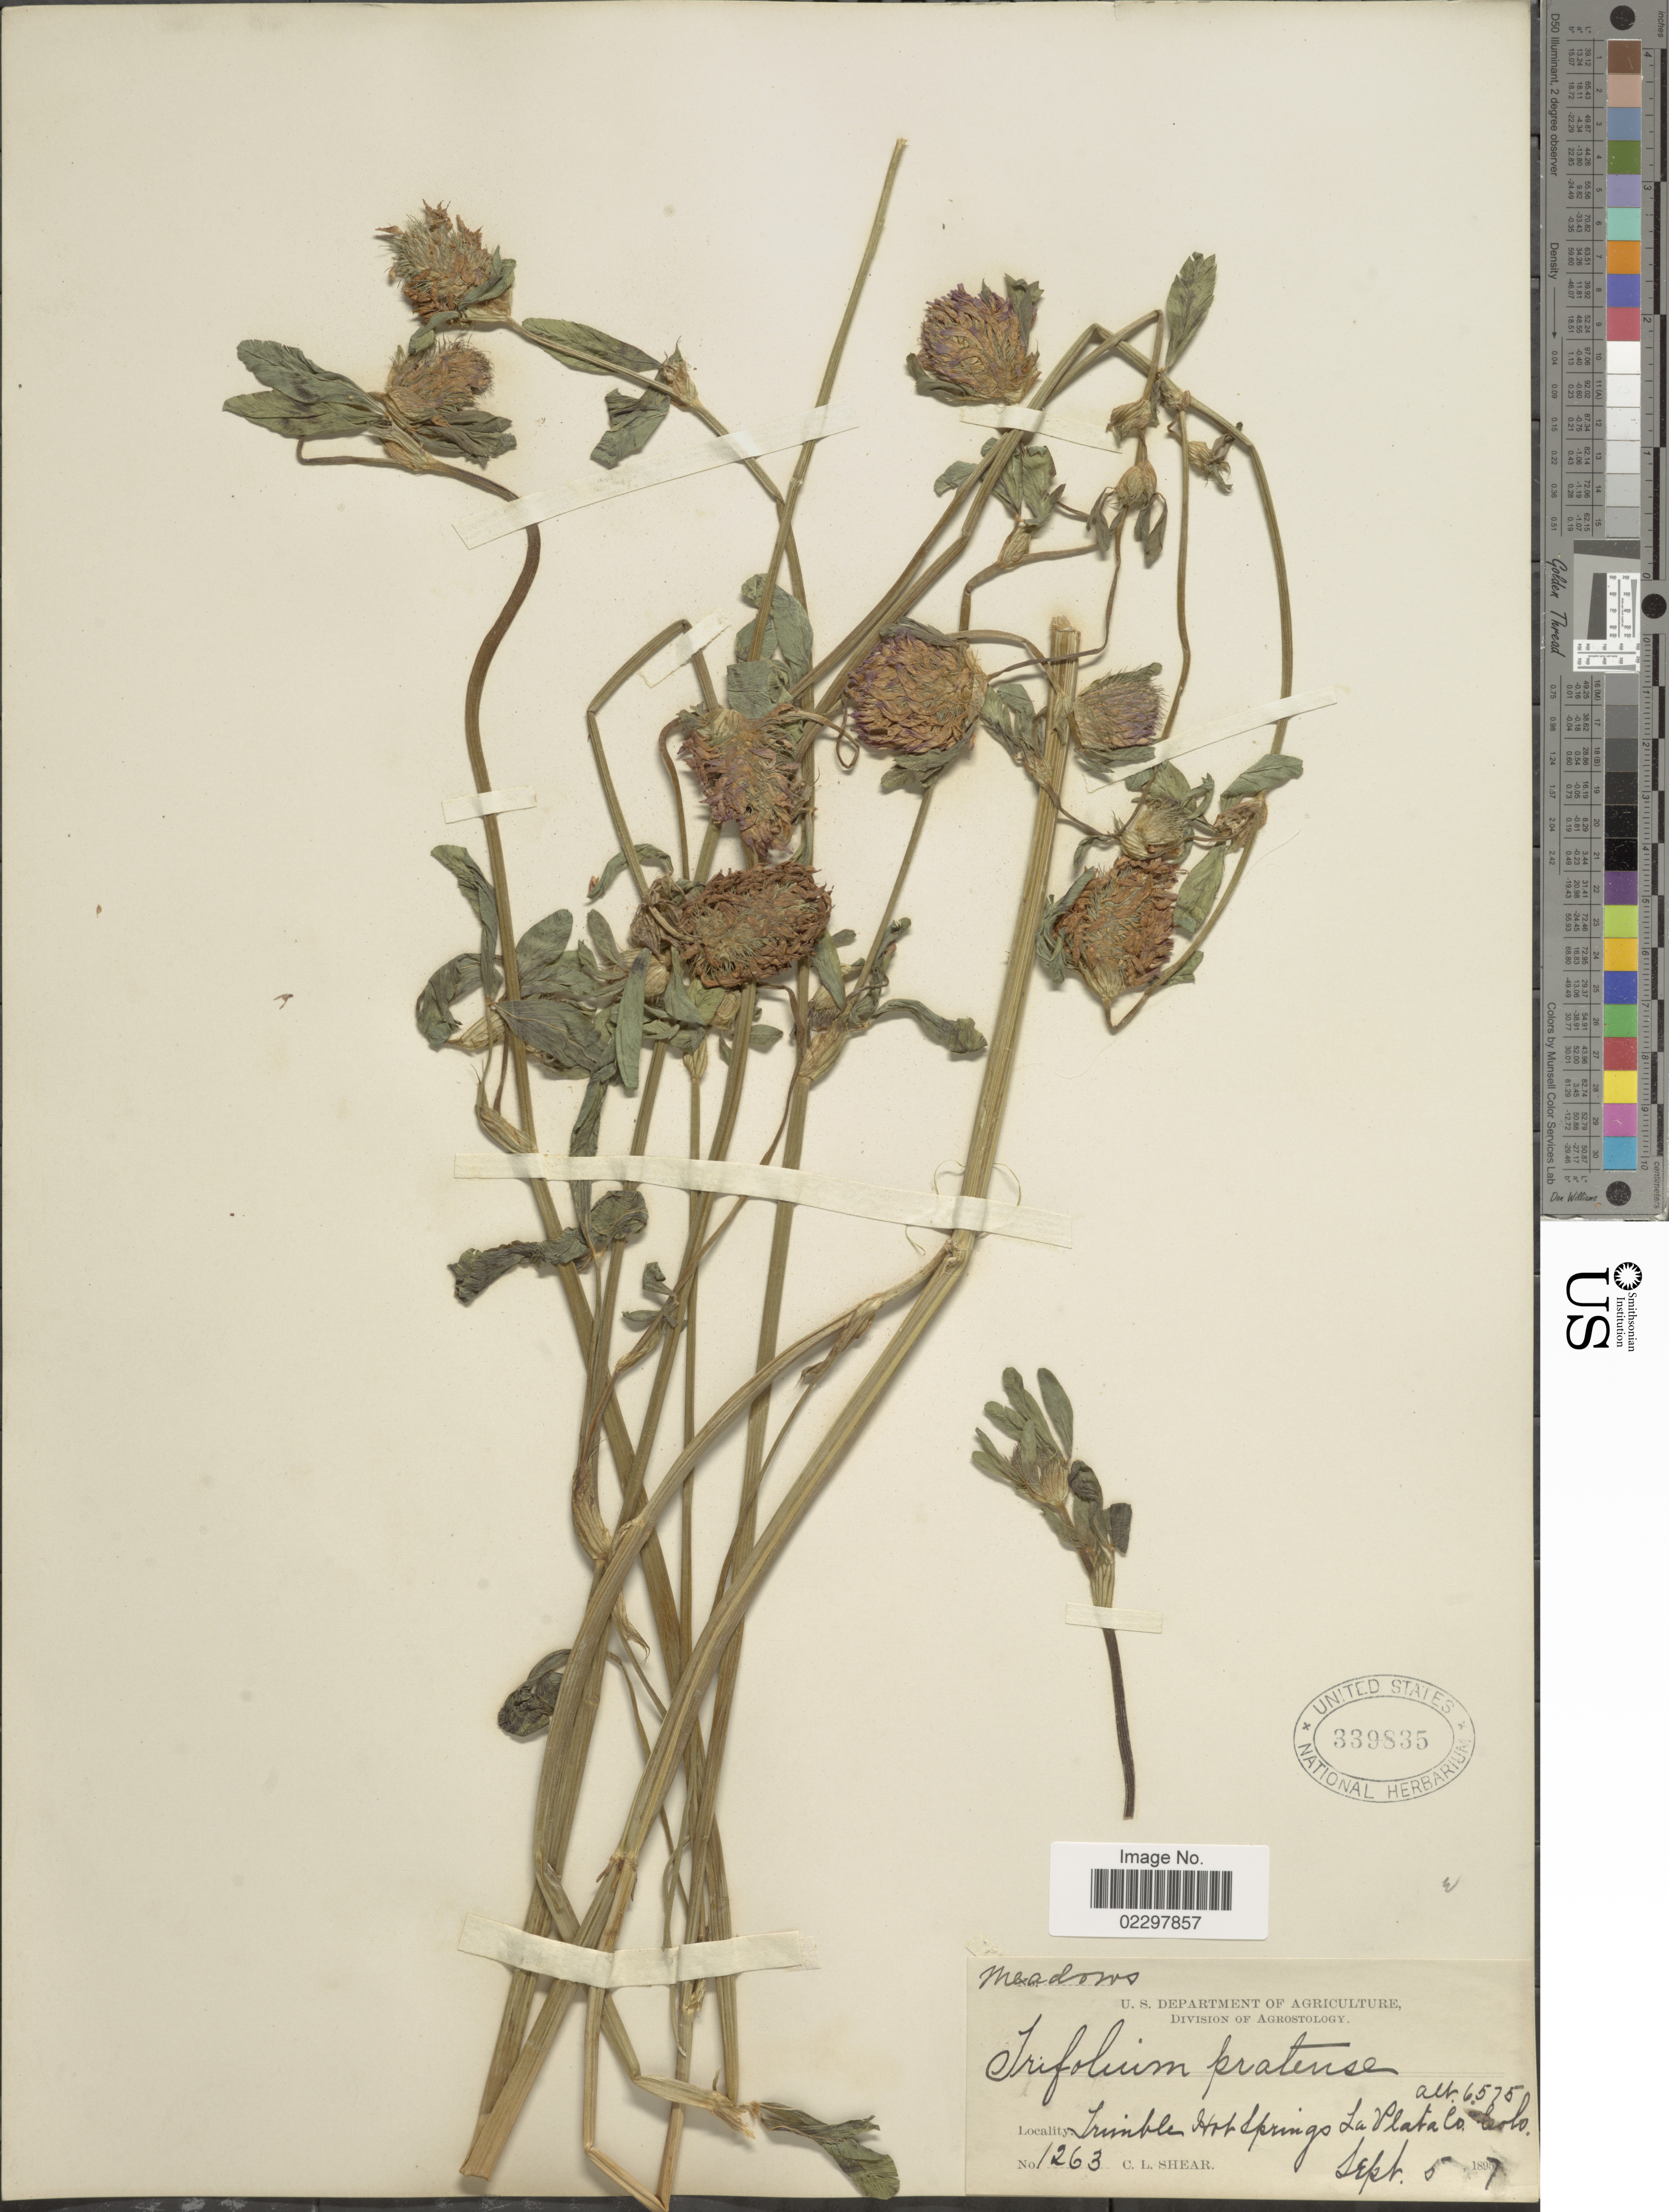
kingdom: Plantae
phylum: Tracheophyta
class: Magnoliopsida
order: Fabales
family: Fabaceae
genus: Trifolium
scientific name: Trifolium pratense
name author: L.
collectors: C. L. Shear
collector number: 1263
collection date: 1897-09-05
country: United States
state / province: Colorado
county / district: La Plata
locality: Trimble Hot Springs La Plata Co.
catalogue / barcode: US 339835